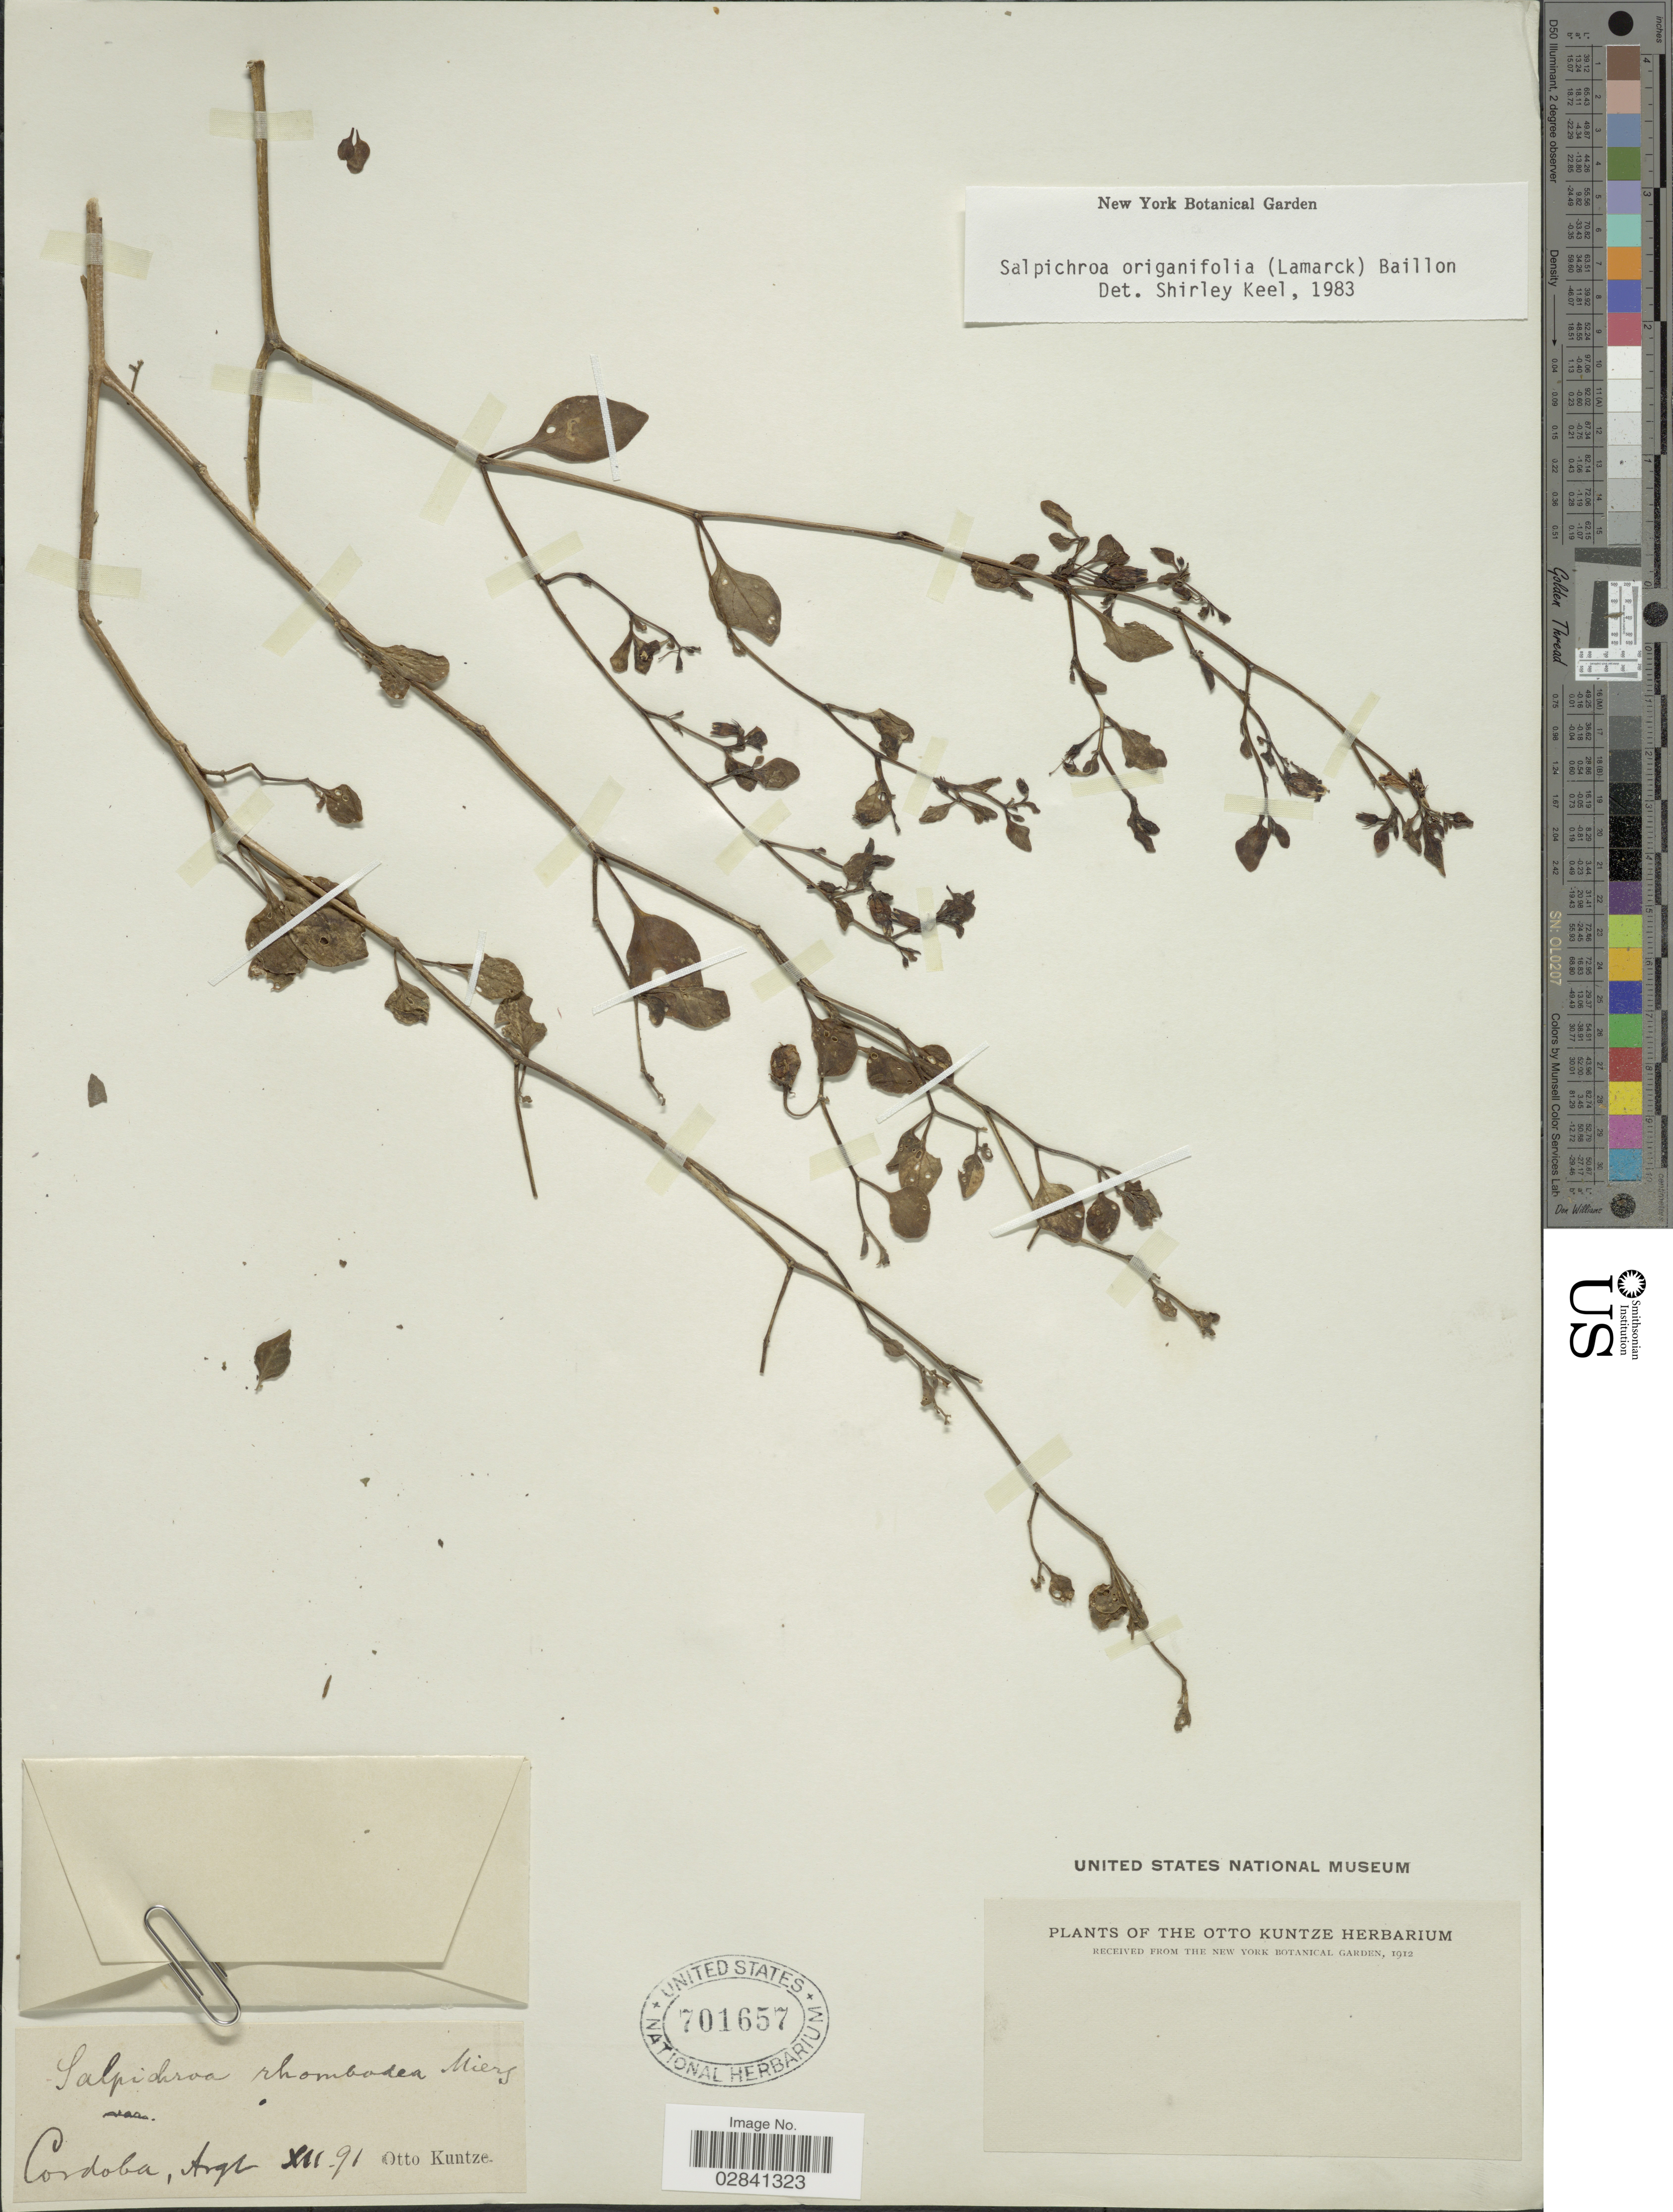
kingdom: Plantae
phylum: Tracheophyta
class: Magnoliopsida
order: Solanales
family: Solanaceae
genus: Salpichroa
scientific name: Salpichroa origanifolia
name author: (Lam.) Baill.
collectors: C.E.O. Kuntze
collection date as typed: Transcribed d/m/y: /12/91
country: Argentina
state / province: Cordoba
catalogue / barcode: US 701657